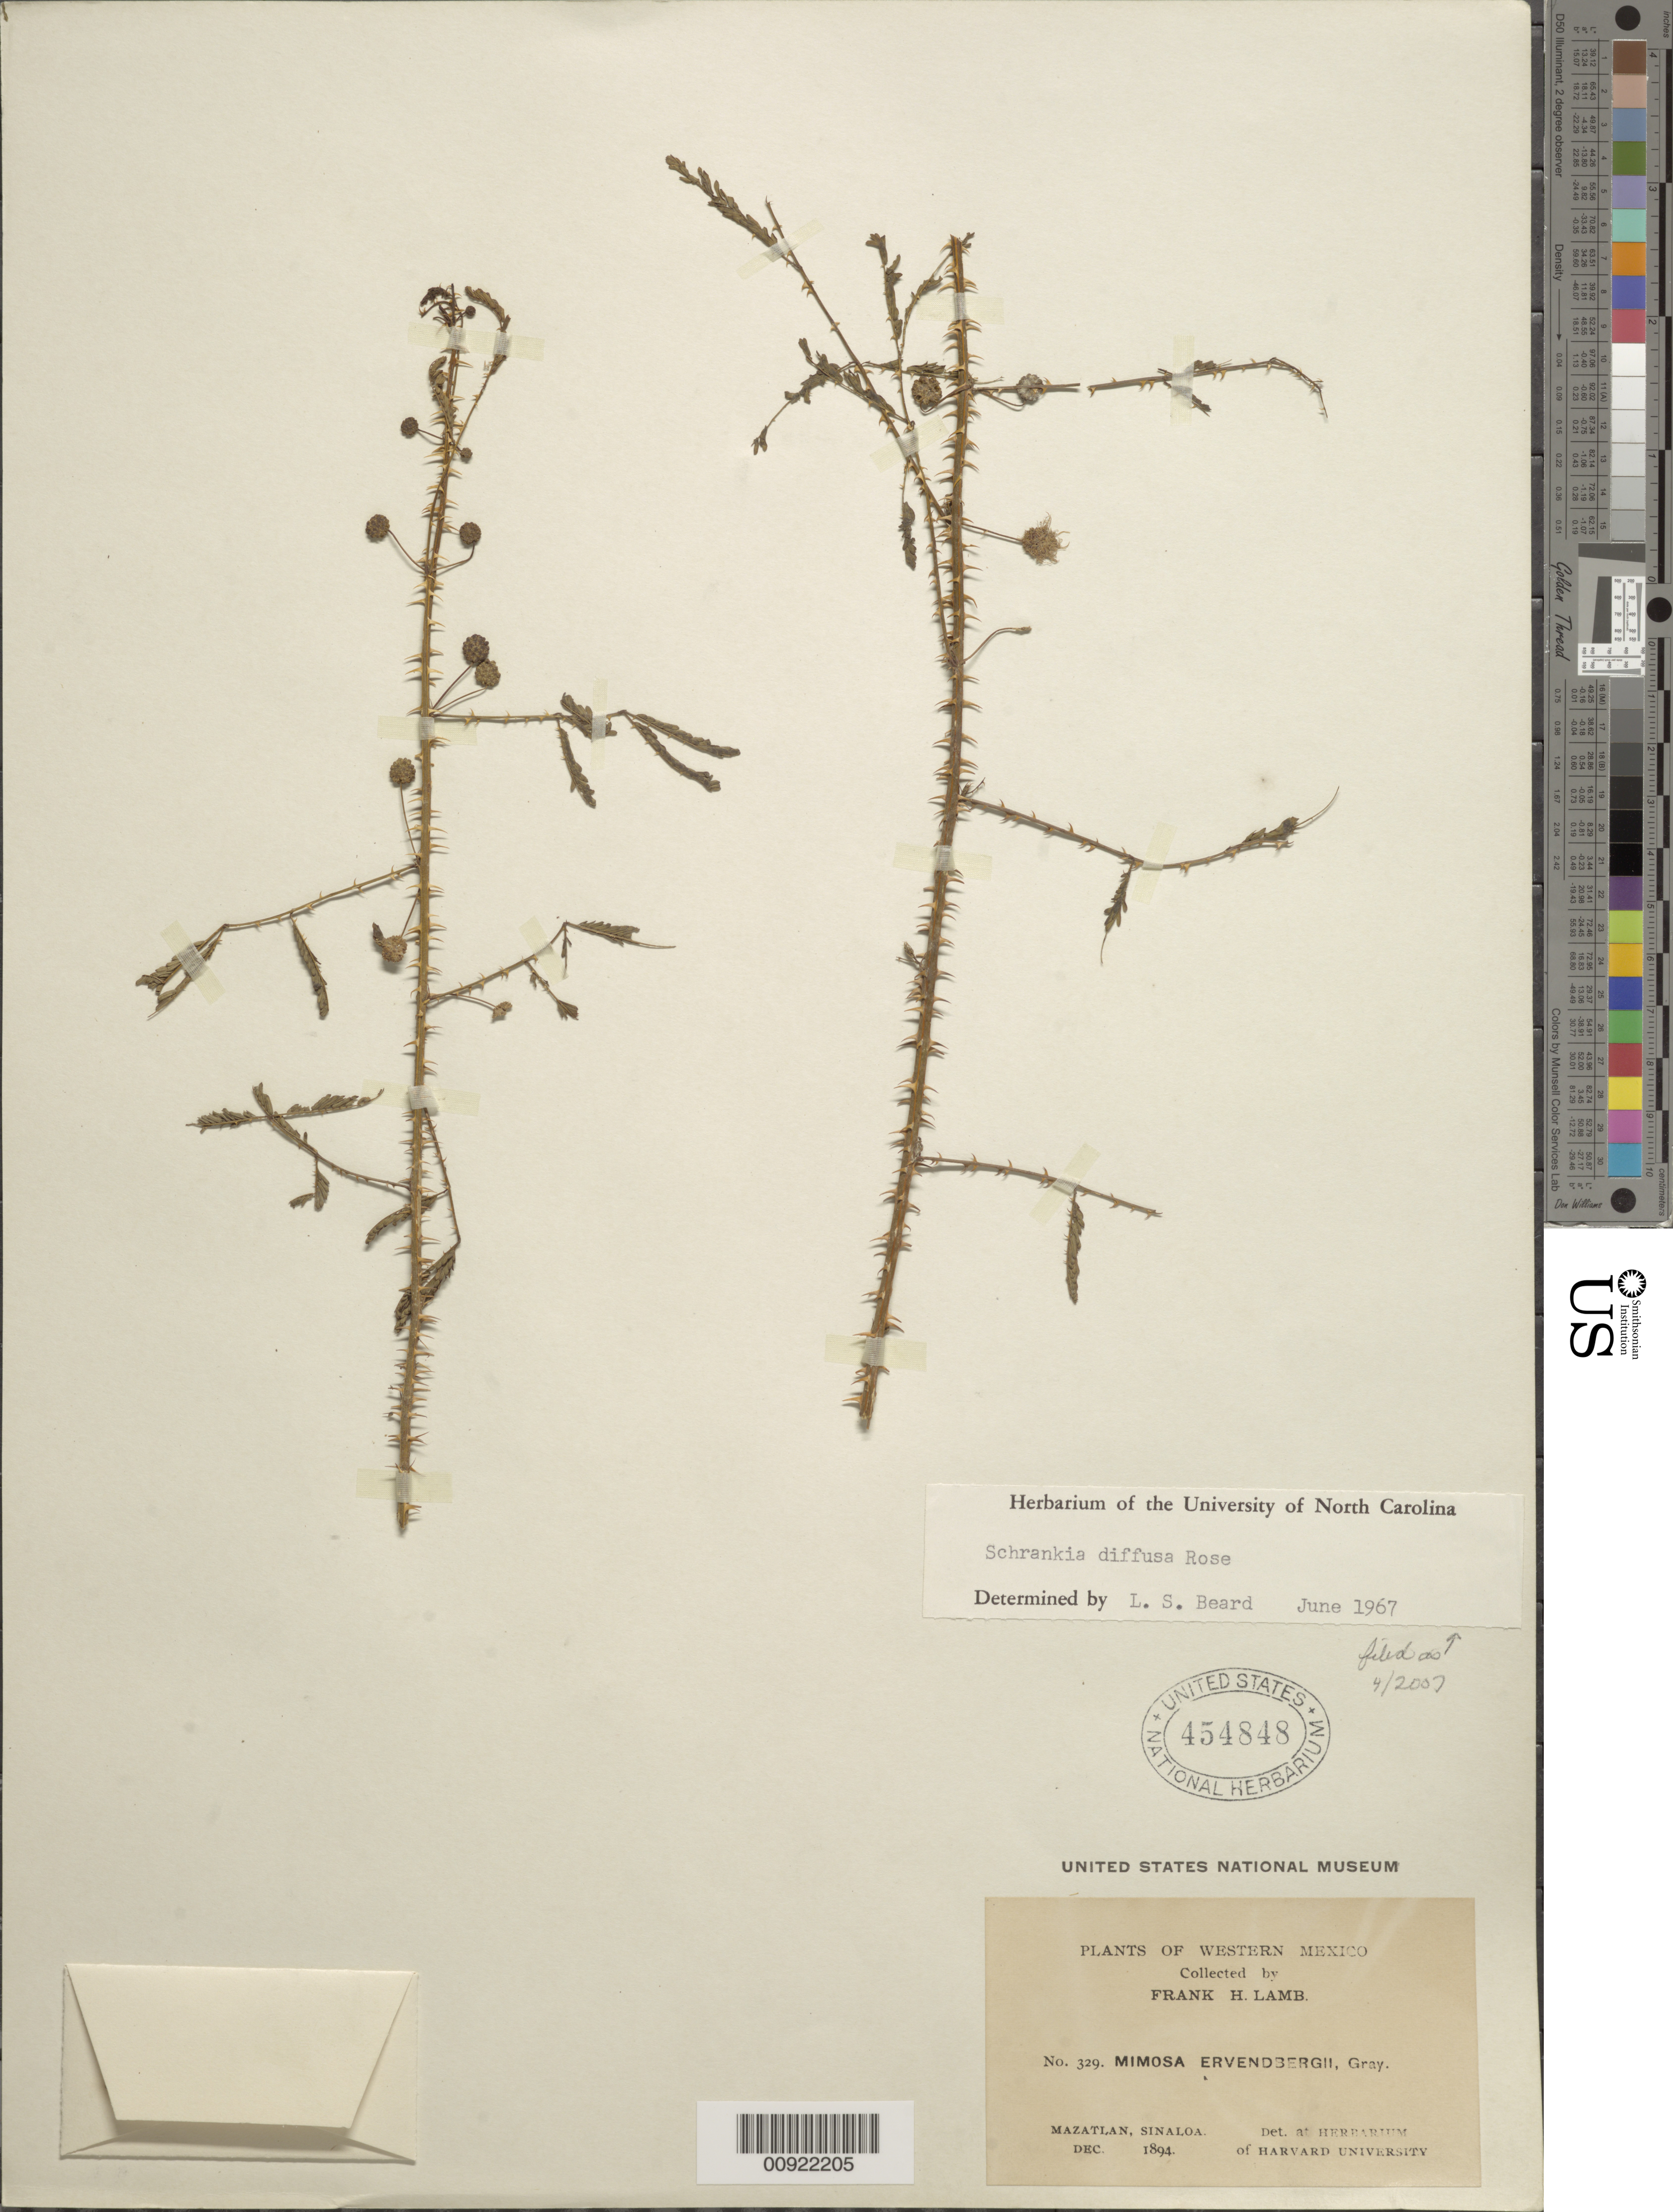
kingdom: Plantae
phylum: Tracheophyta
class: Magnoliopsida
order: Fabales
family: Fabaceae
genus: Mimosa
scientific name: Mimosa geminata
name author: DC.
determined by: Strong, M. T., (US), Smithsonian Institution - National Museum of Natural History (UNITED STATES)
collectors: F. H. Lamb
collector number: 329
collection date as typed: Dec 1894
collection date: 1894-12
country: Mexico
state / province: Sinaloa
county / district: Mazatlán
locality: Mazatlán.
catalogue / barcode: US 454848